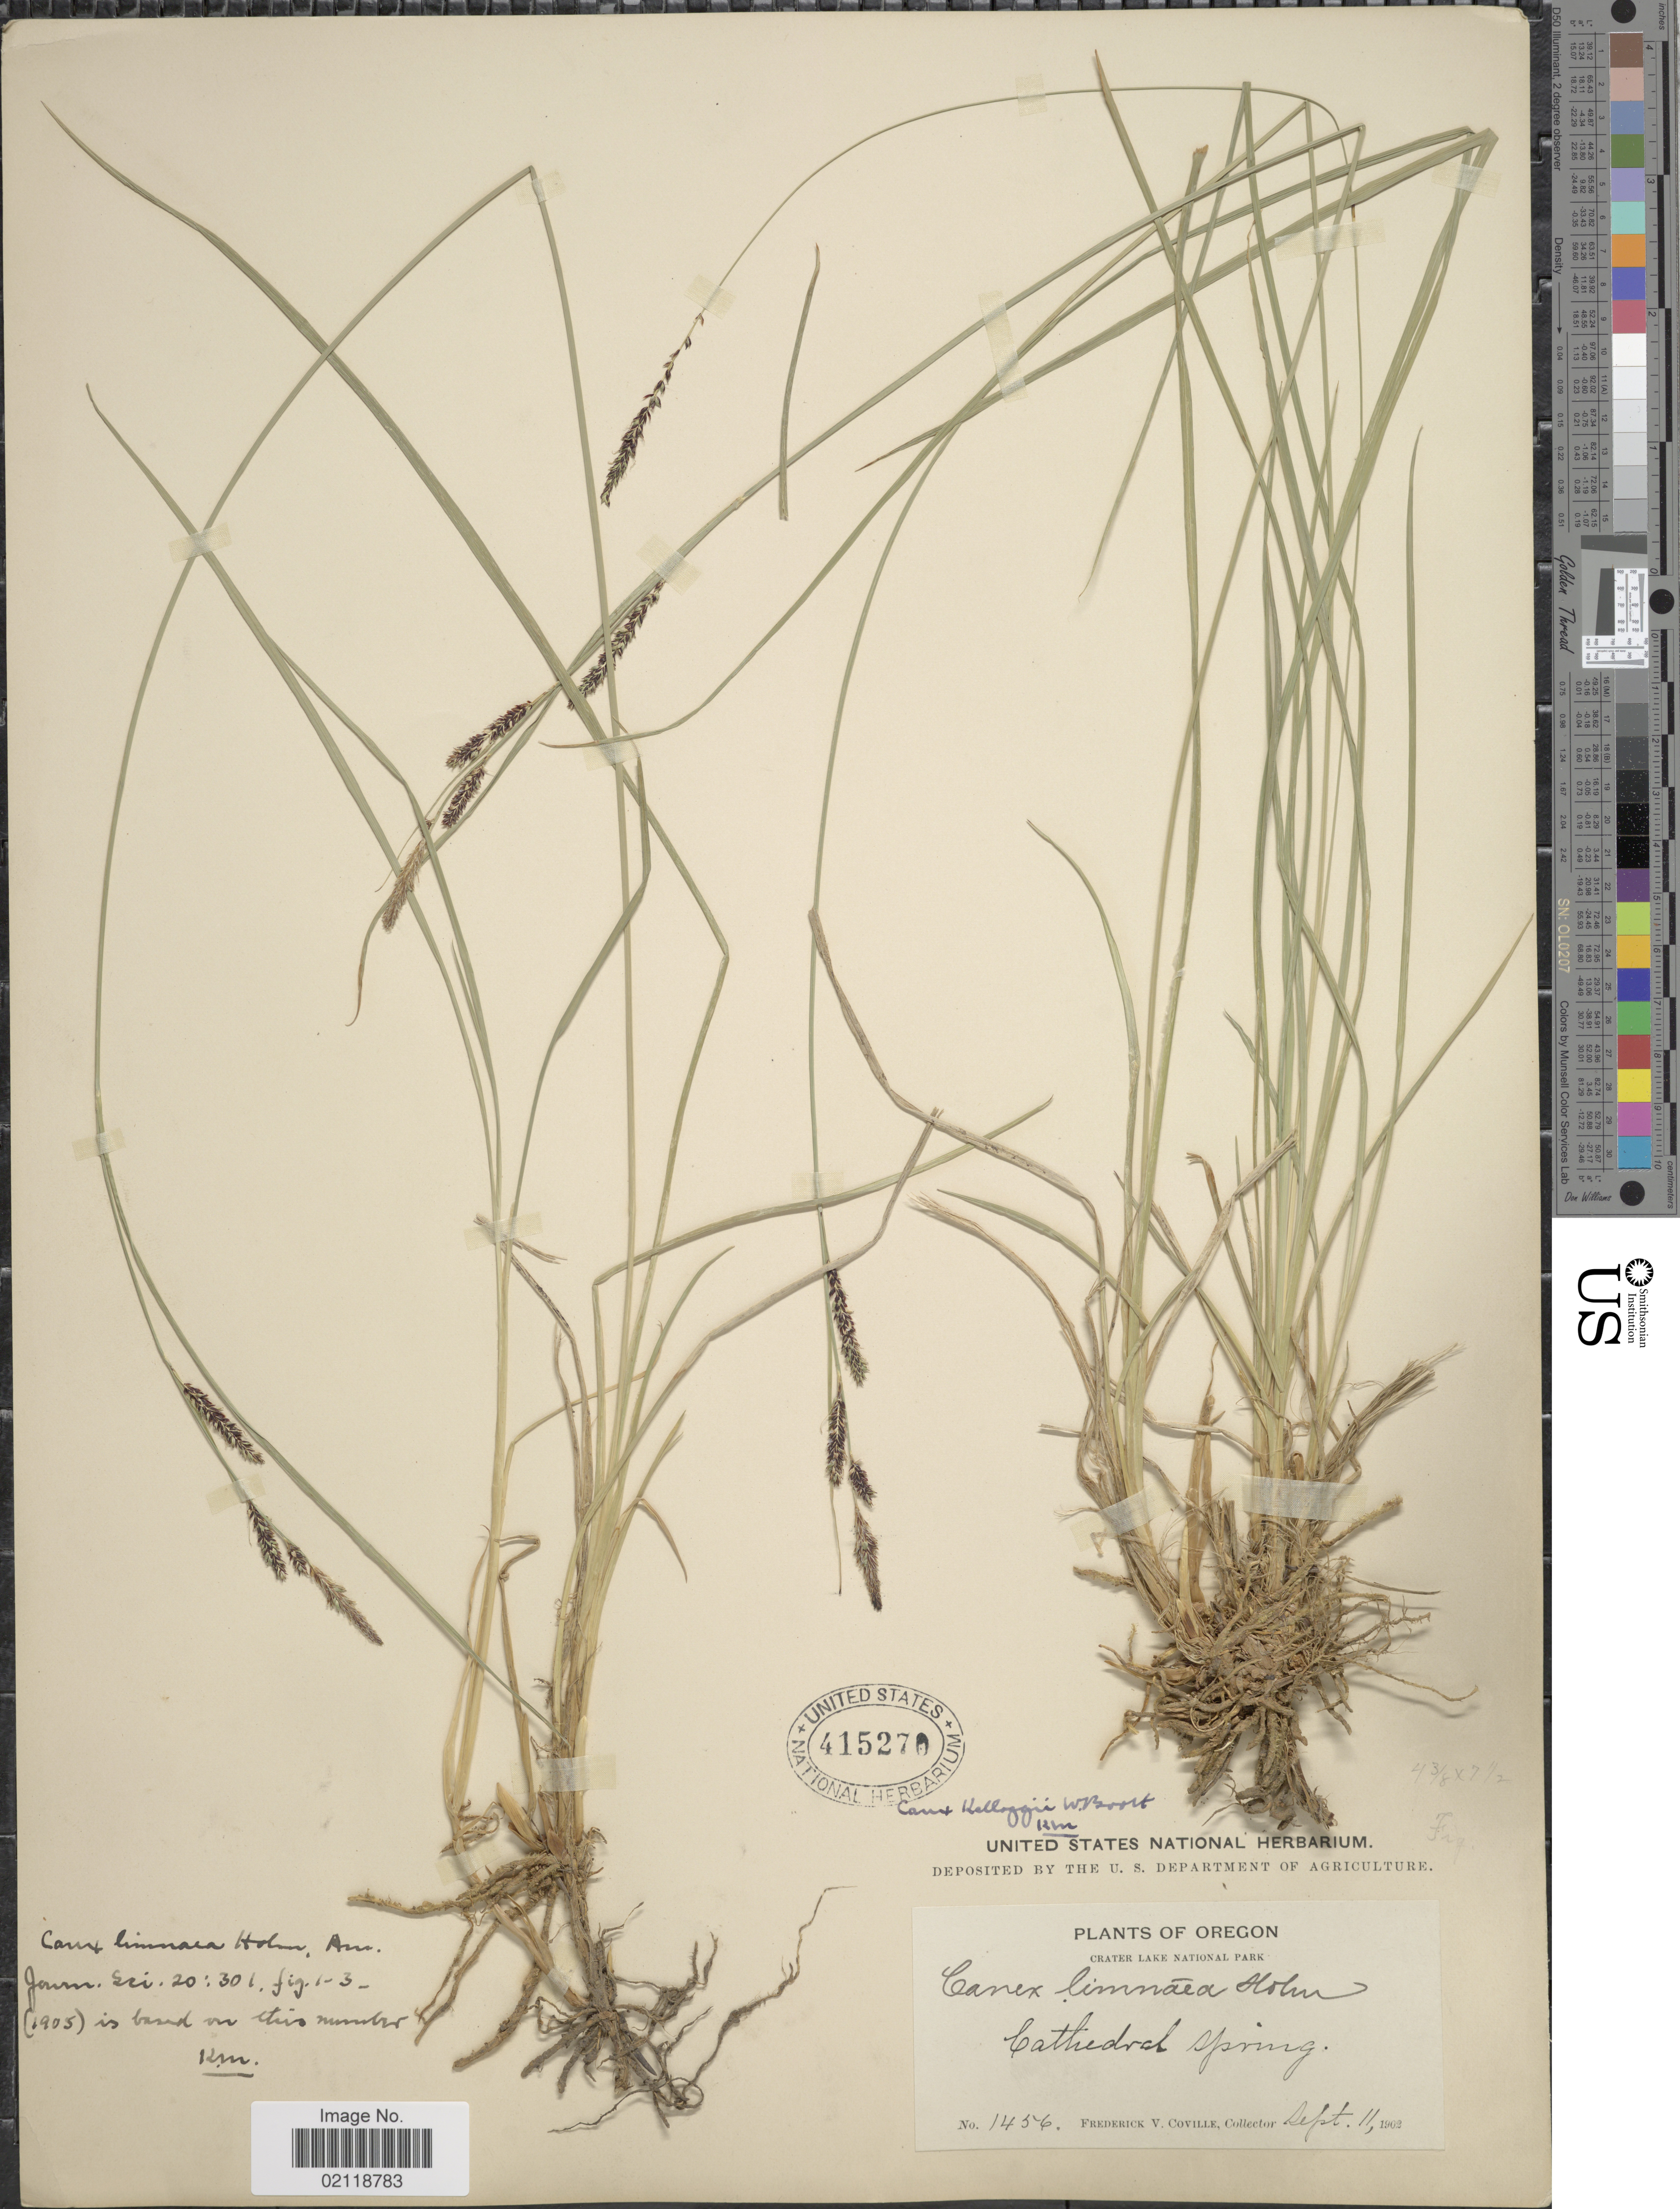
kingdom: Plantae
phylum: Tracheophyta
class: Liliopsida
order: Poales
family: Cyperaceae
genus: Carex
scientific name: Carex kelloggii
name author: W. Boott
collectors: F. V. Coville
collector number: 1456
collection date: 1902-09-11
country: United States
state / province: Oregon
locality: Crater Lake National Park, Cathedral Spring.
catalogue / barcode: US 415270